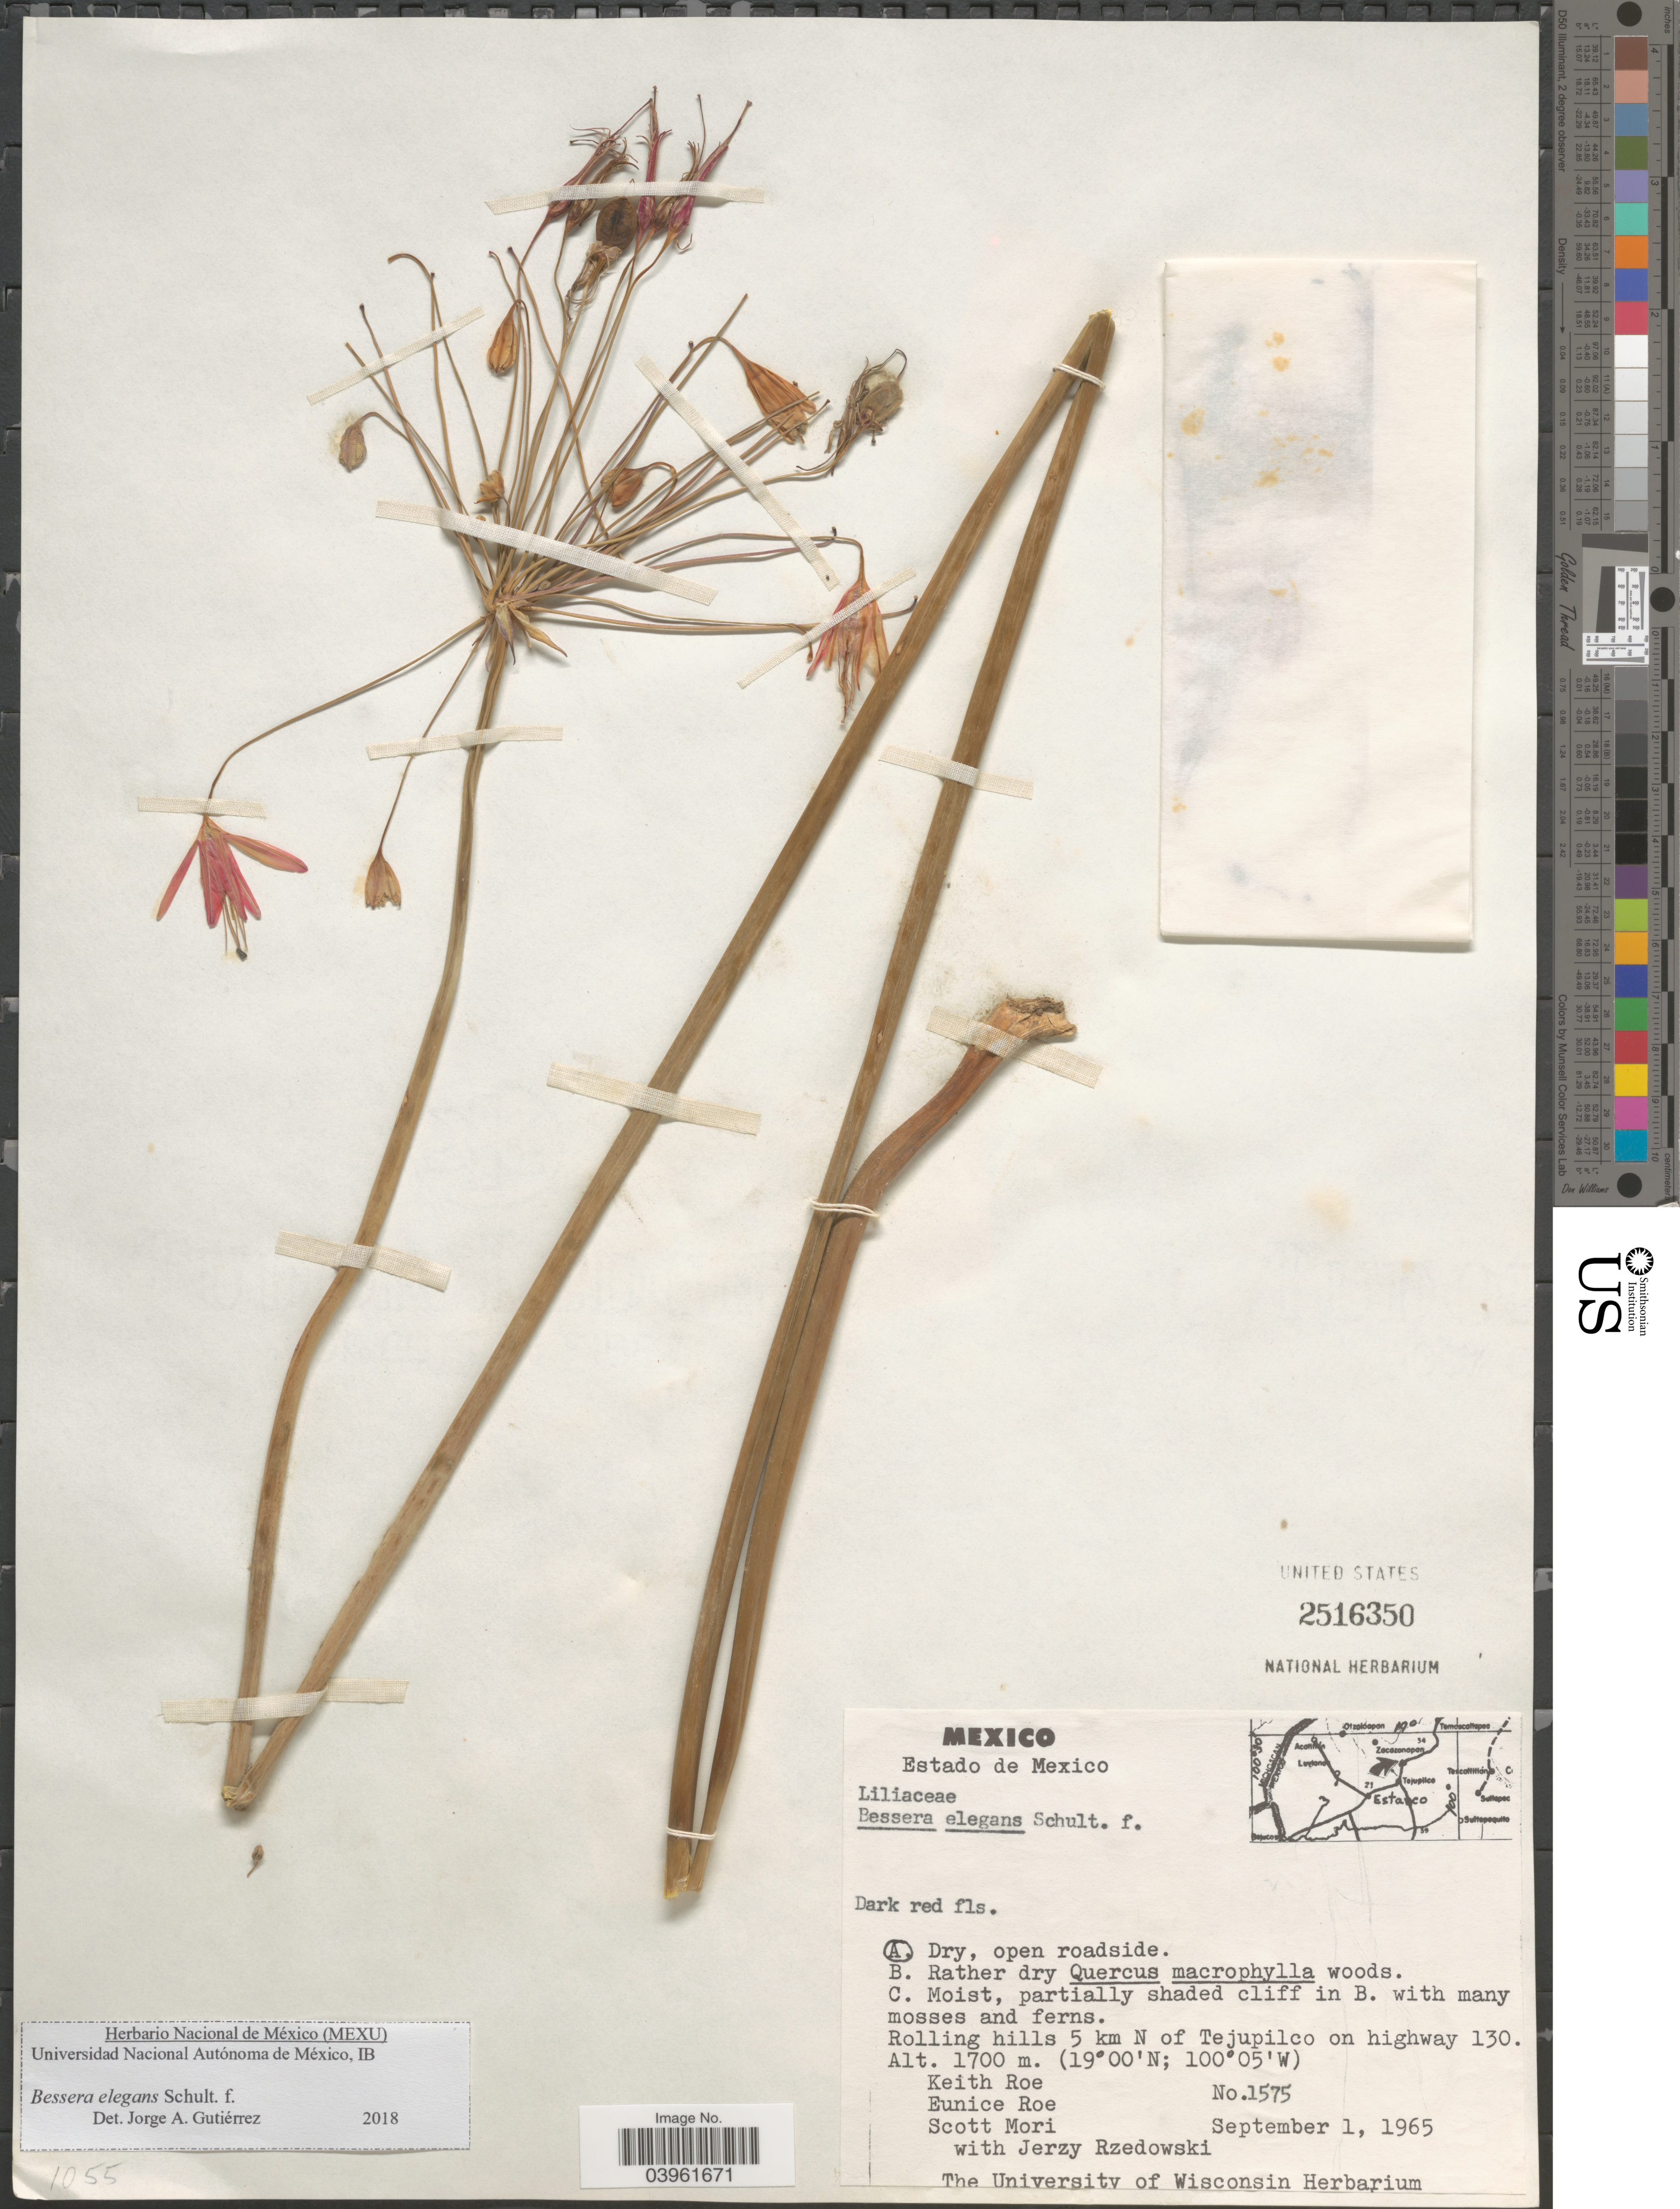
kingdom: Plantae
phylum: Tracheophyta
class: Liliopsida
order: Asparagales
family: Asparagaceae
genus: Bessera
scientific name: Bessera elegans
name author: Schult. f.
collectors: K. E. Roe, E. Roe, S. Mori & J. Rzedowski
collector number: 1575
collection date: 1965-09-01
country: Mexico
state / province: México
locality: Rolling hills 5 km N of Tejupilco on highway 130.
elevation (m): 1700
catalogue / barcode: US 2516350